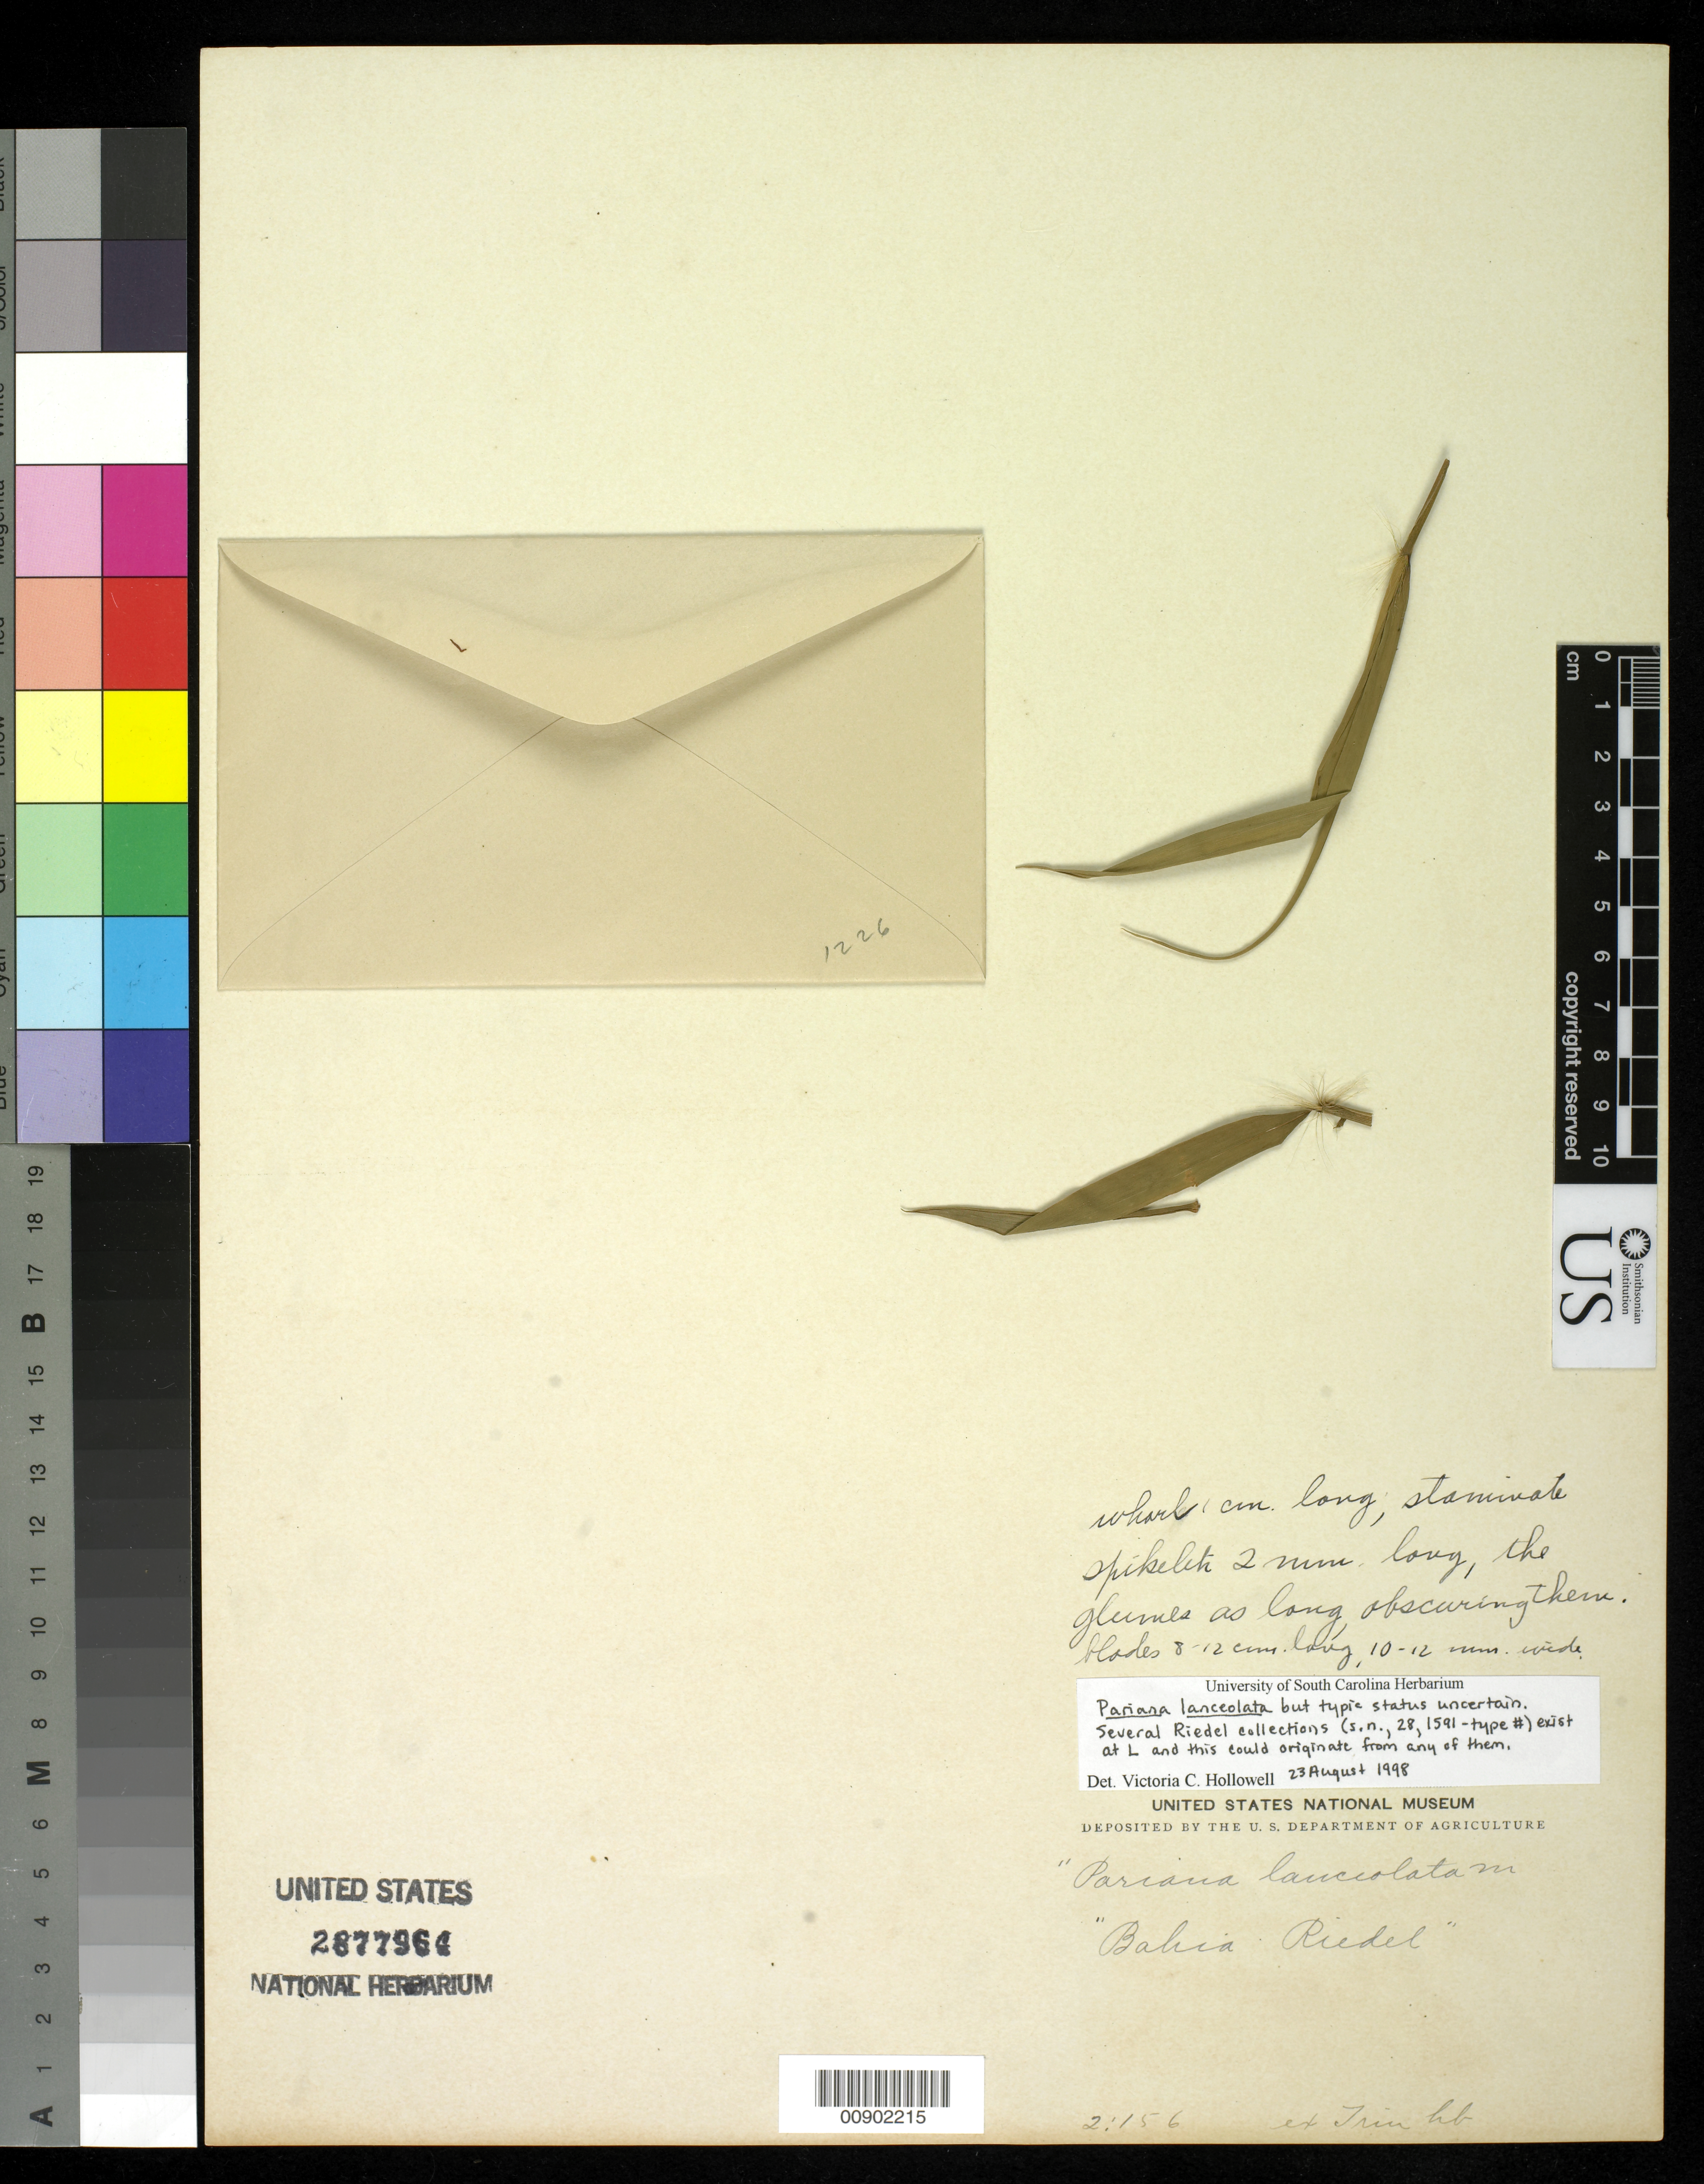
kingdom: Plantae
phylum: Tracheophyta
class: Liliopsida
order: Poales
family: Poaceae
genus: Pariana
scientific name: Pariana lanceolata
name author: Trin.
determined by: Hollowell, V. C., (USCH)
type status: Possible Type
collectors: L. Riedel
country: Brazil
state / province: Bahia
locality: North of Esplanda city on road to Jaquera.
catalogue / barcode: US 2877964